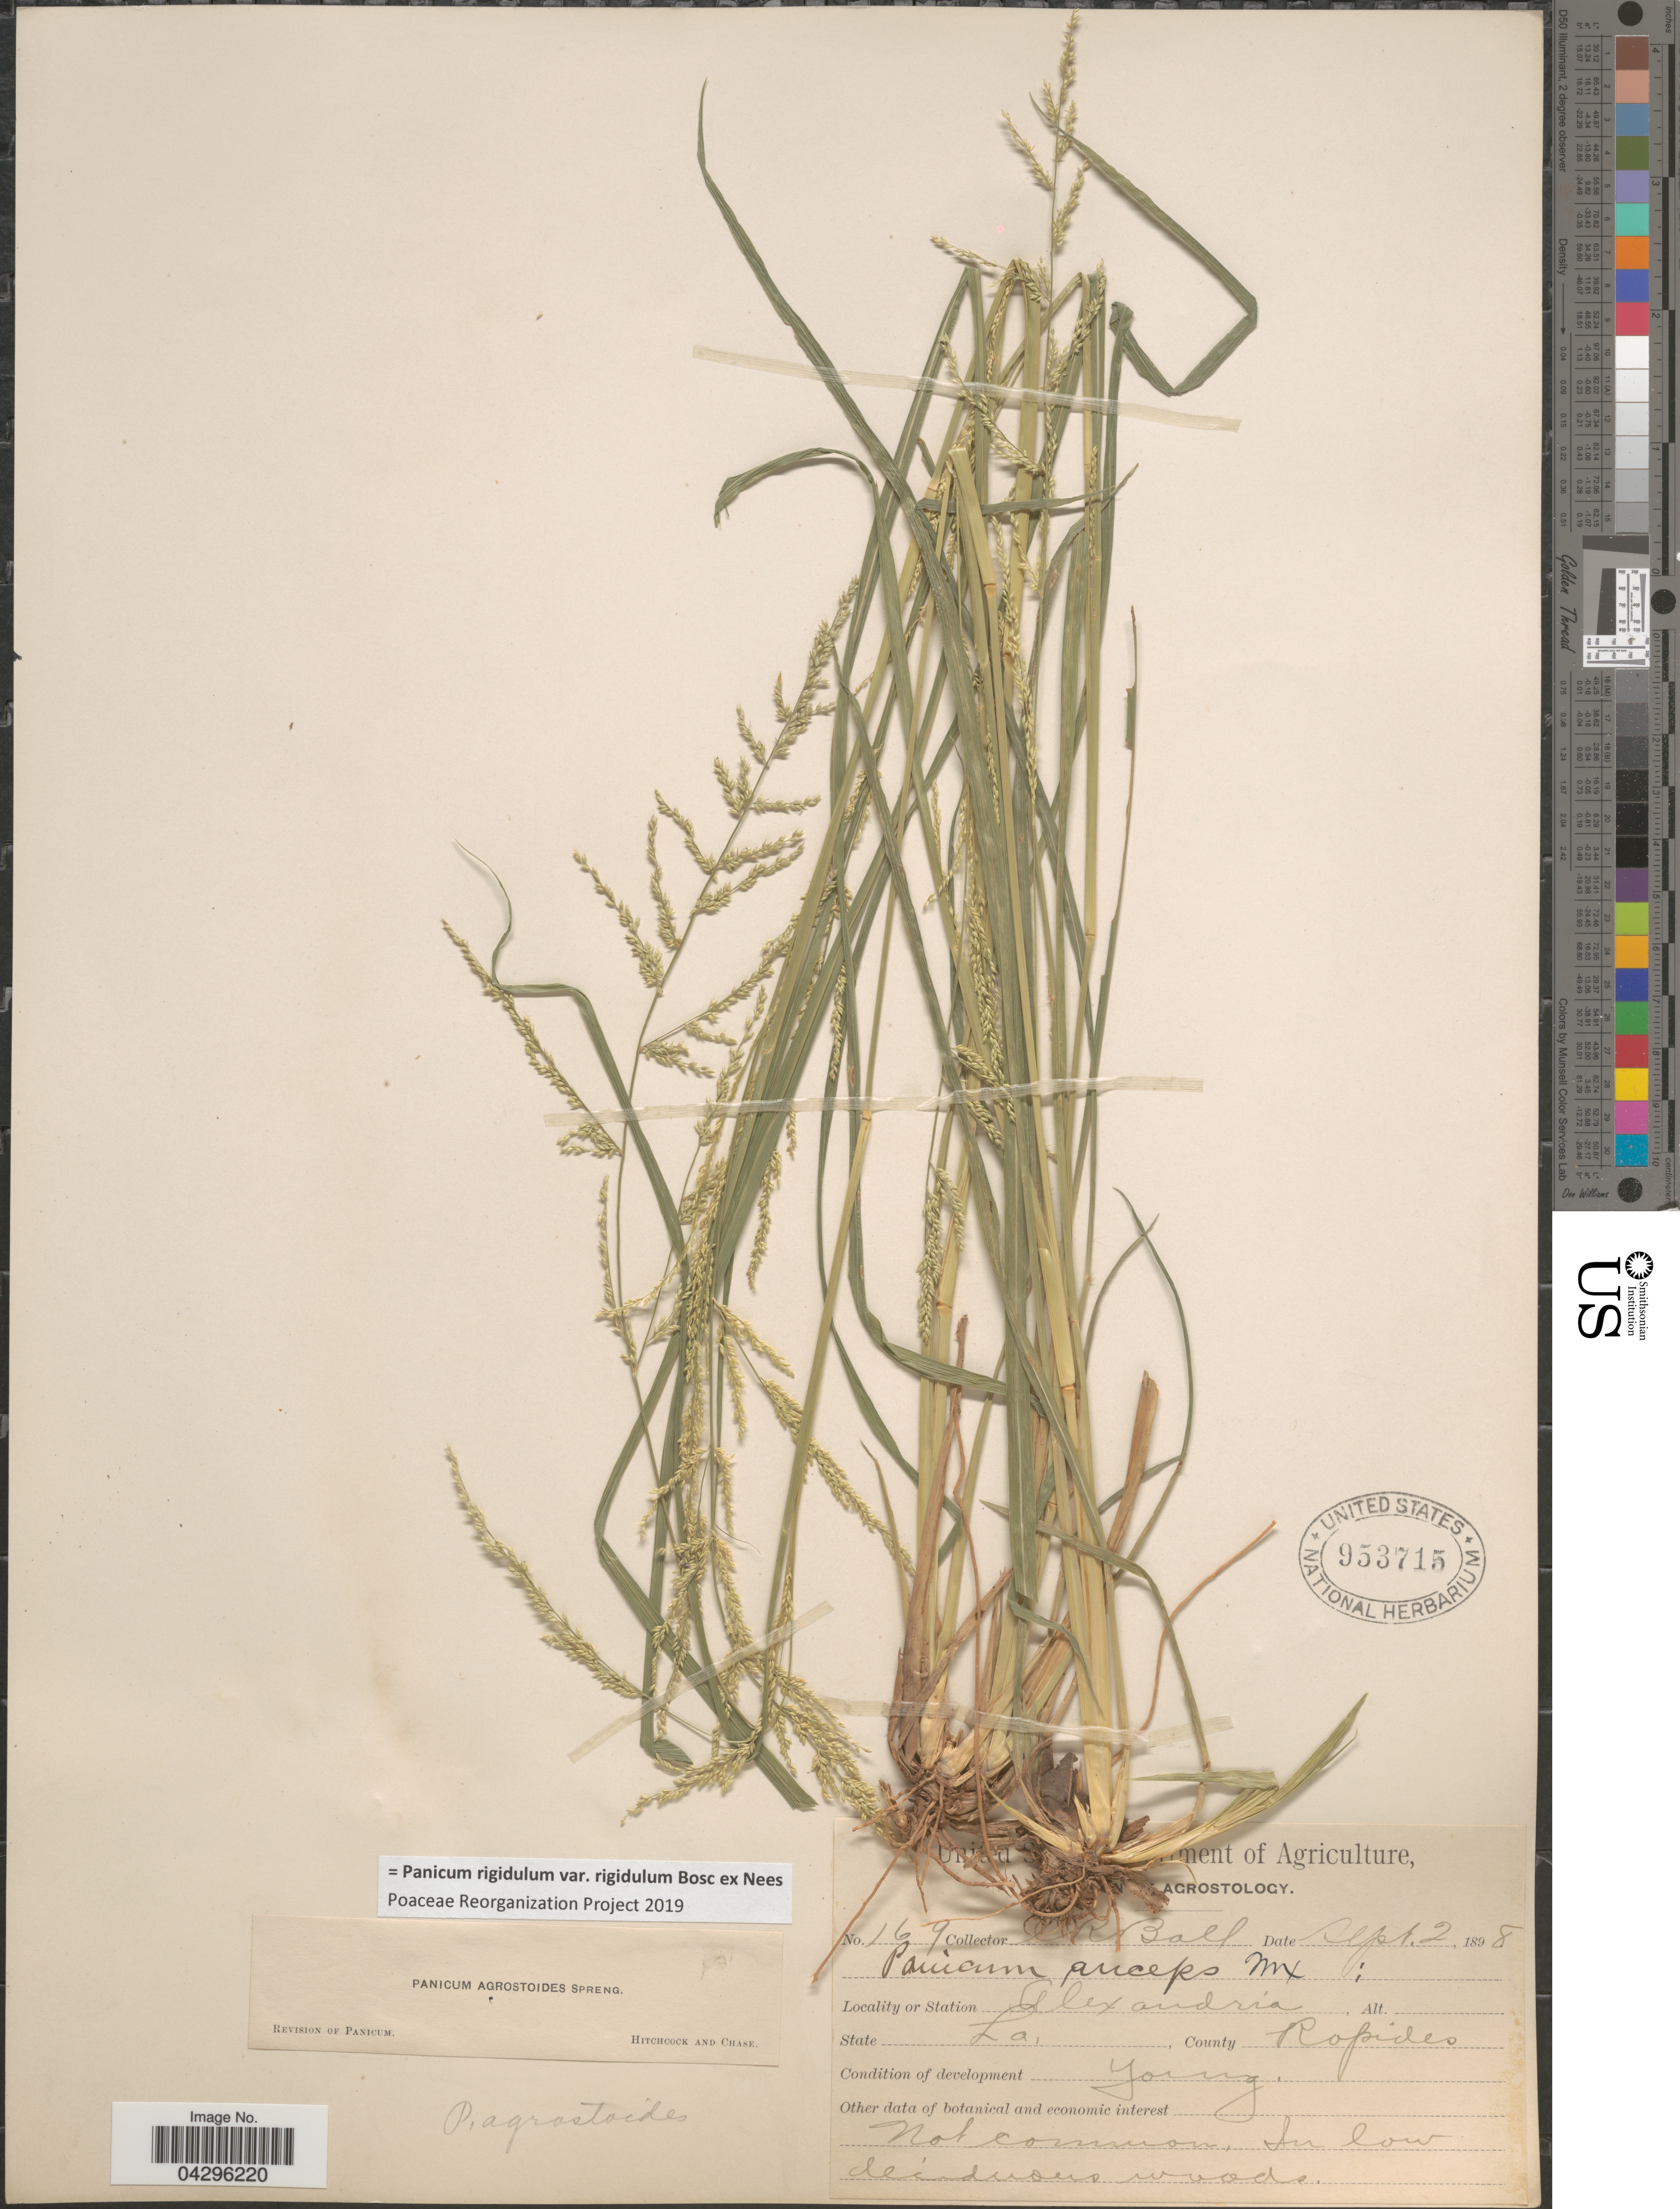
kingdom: Plantae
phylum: Tracheophyta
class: Liliopsida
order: Poales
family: Poaceae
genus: Panicum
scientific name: Panicum rigidulum var. rigidulum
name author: Bosc ex Nees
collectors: C. R. Ball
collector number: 169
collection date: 1898-09-02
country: United States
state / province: Louisiana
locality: Alexandria. County Rapides.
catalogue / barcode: US 953715